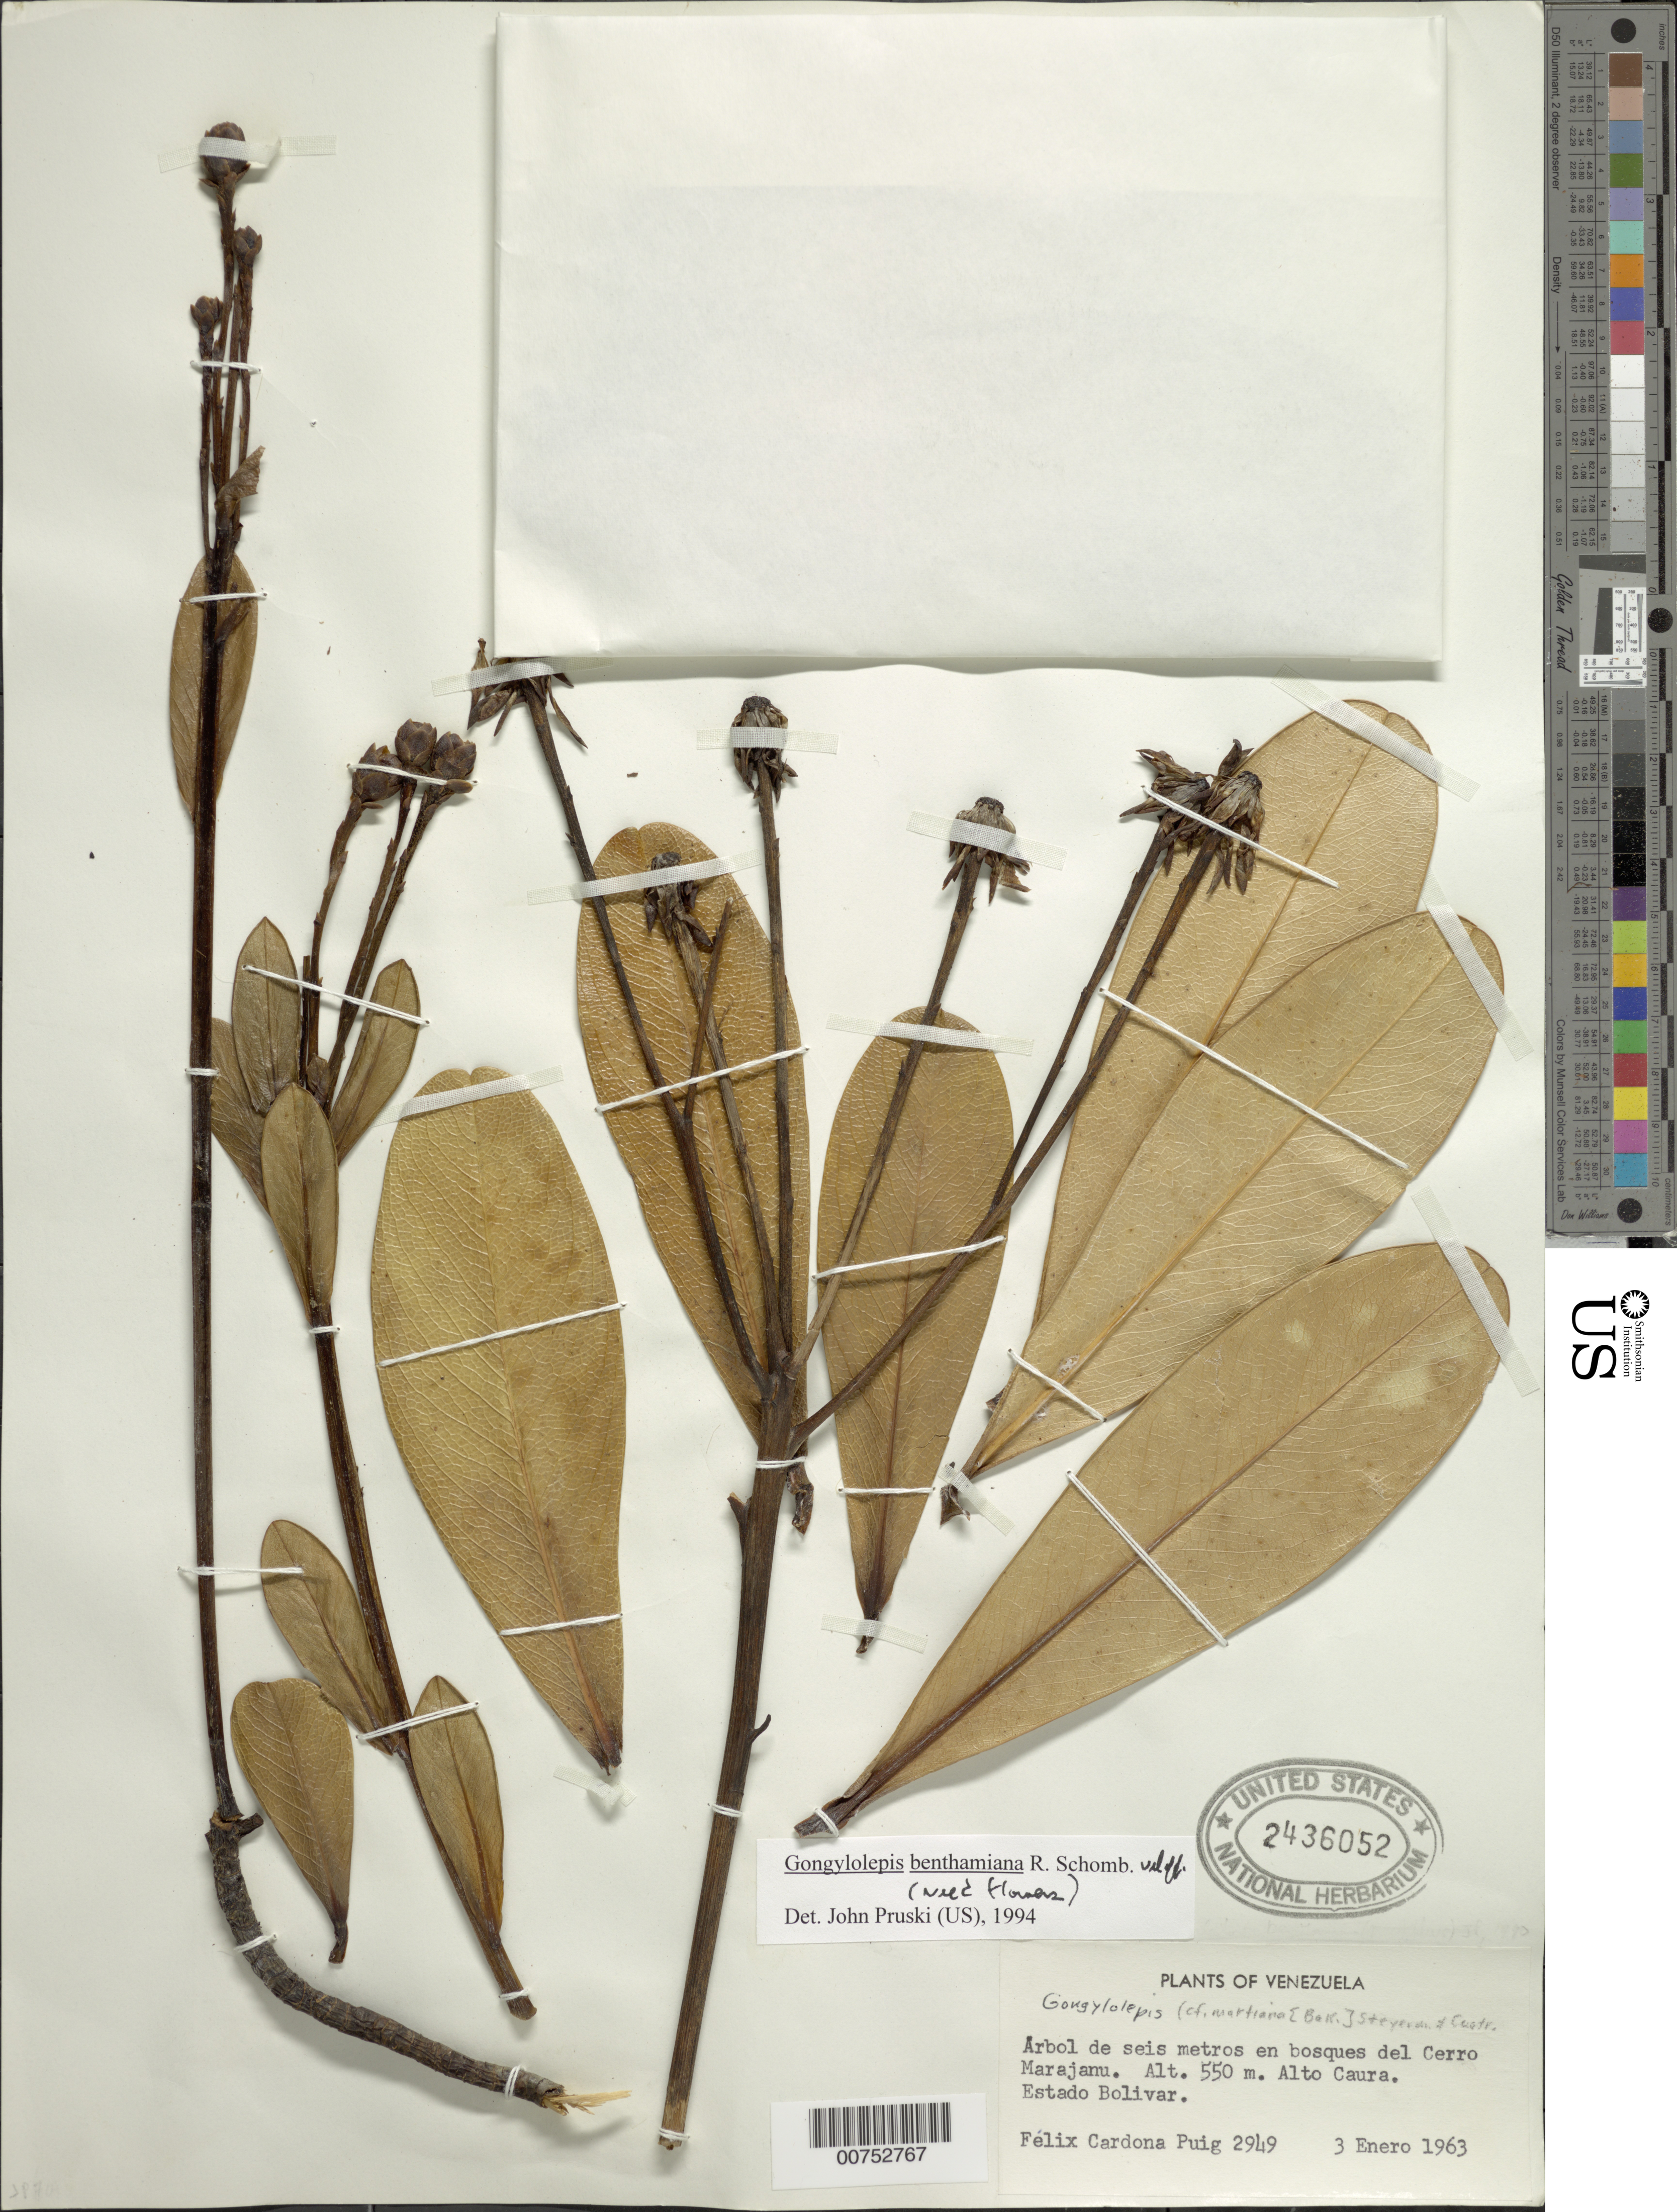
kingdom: Plantae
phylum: Tracheophyta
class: Magnoliopsida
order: Asterales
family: Asteraceae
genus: Gongylolepis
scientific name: Gongylolepis benthamiana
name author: R.H. Schomb.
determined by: Pruski, J. F.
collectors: F. Cardona Puig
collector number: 2949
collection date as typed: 3-Jan-63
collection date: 1963-01-03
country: Venezuela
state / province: Bolívar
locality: Cerro Marajunu, alto Caura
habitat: Forest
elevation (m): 550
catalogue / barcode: US 2436052